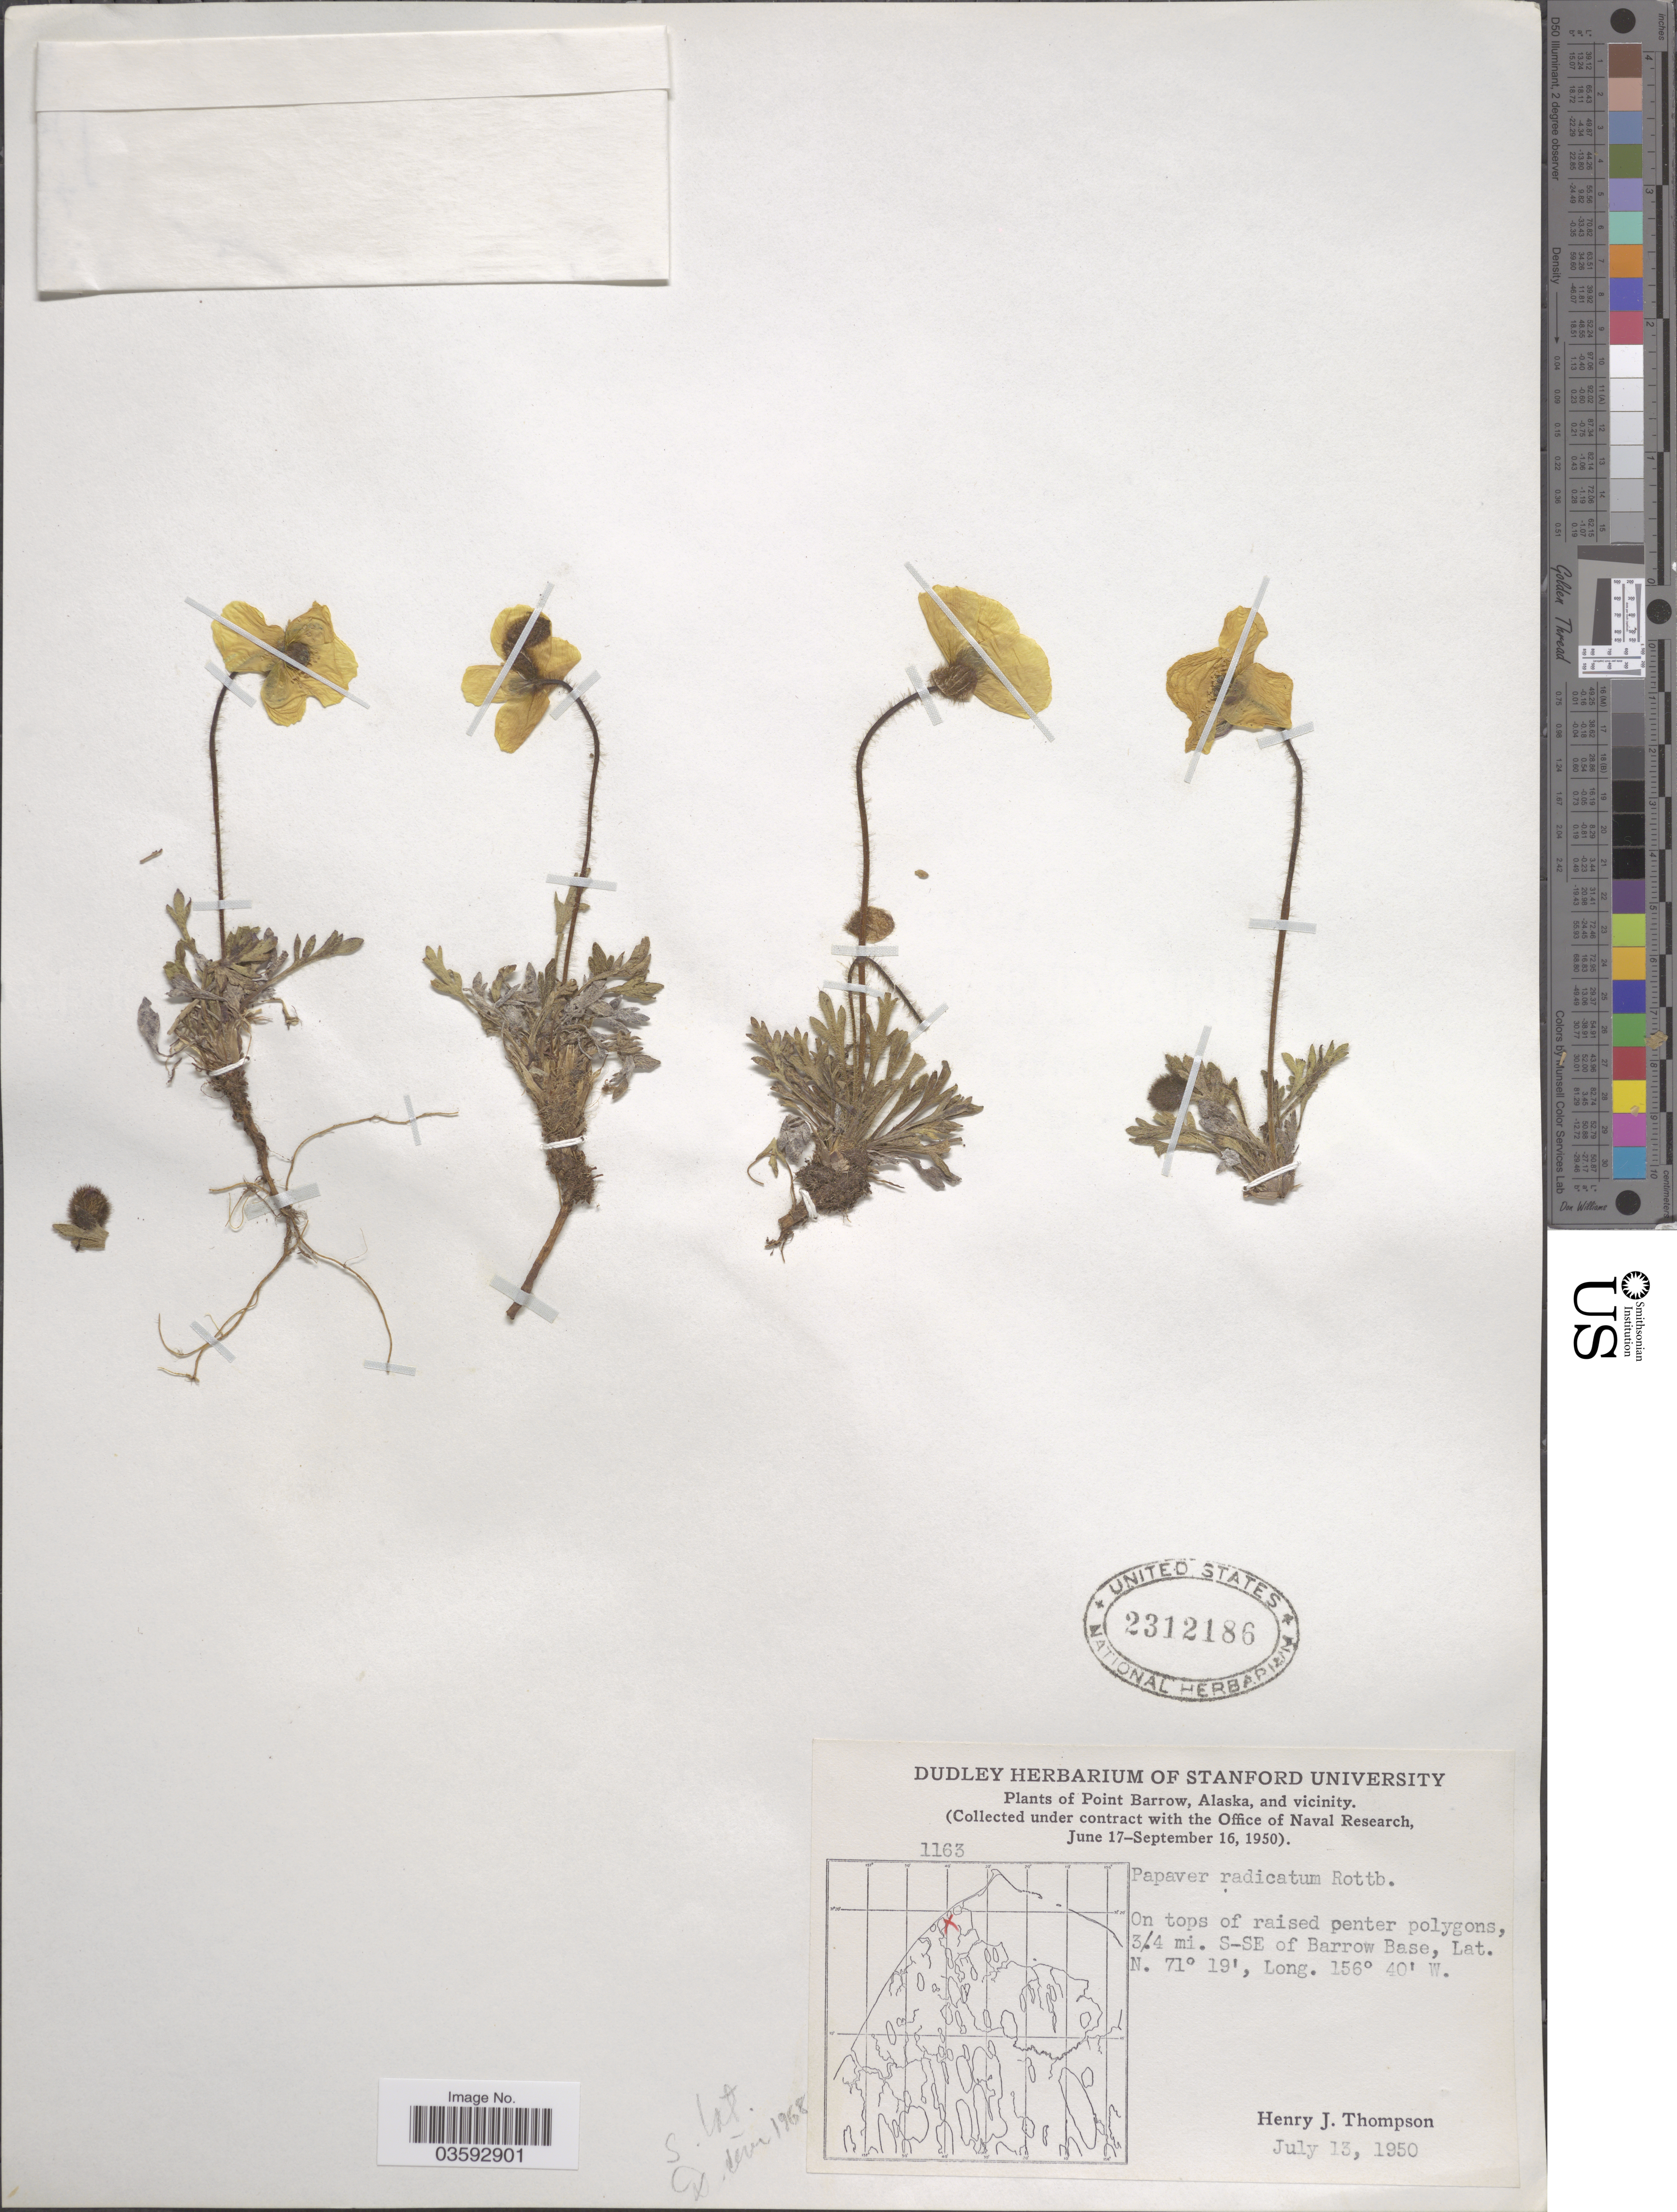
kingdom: Plantae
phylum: Tracheophyta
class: Magnoliopsida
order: Ranunculales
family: Papaveraceae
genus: Papaver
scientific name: Papaver radicatum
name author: Rottb.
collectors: H. J. Thompson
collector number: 1163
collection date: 1950-07-13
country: United States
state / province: Alaska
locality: Point Barrow, and vicinity. 3/4 mi. S-SE of Barrow Base.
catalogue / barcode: US 2312186